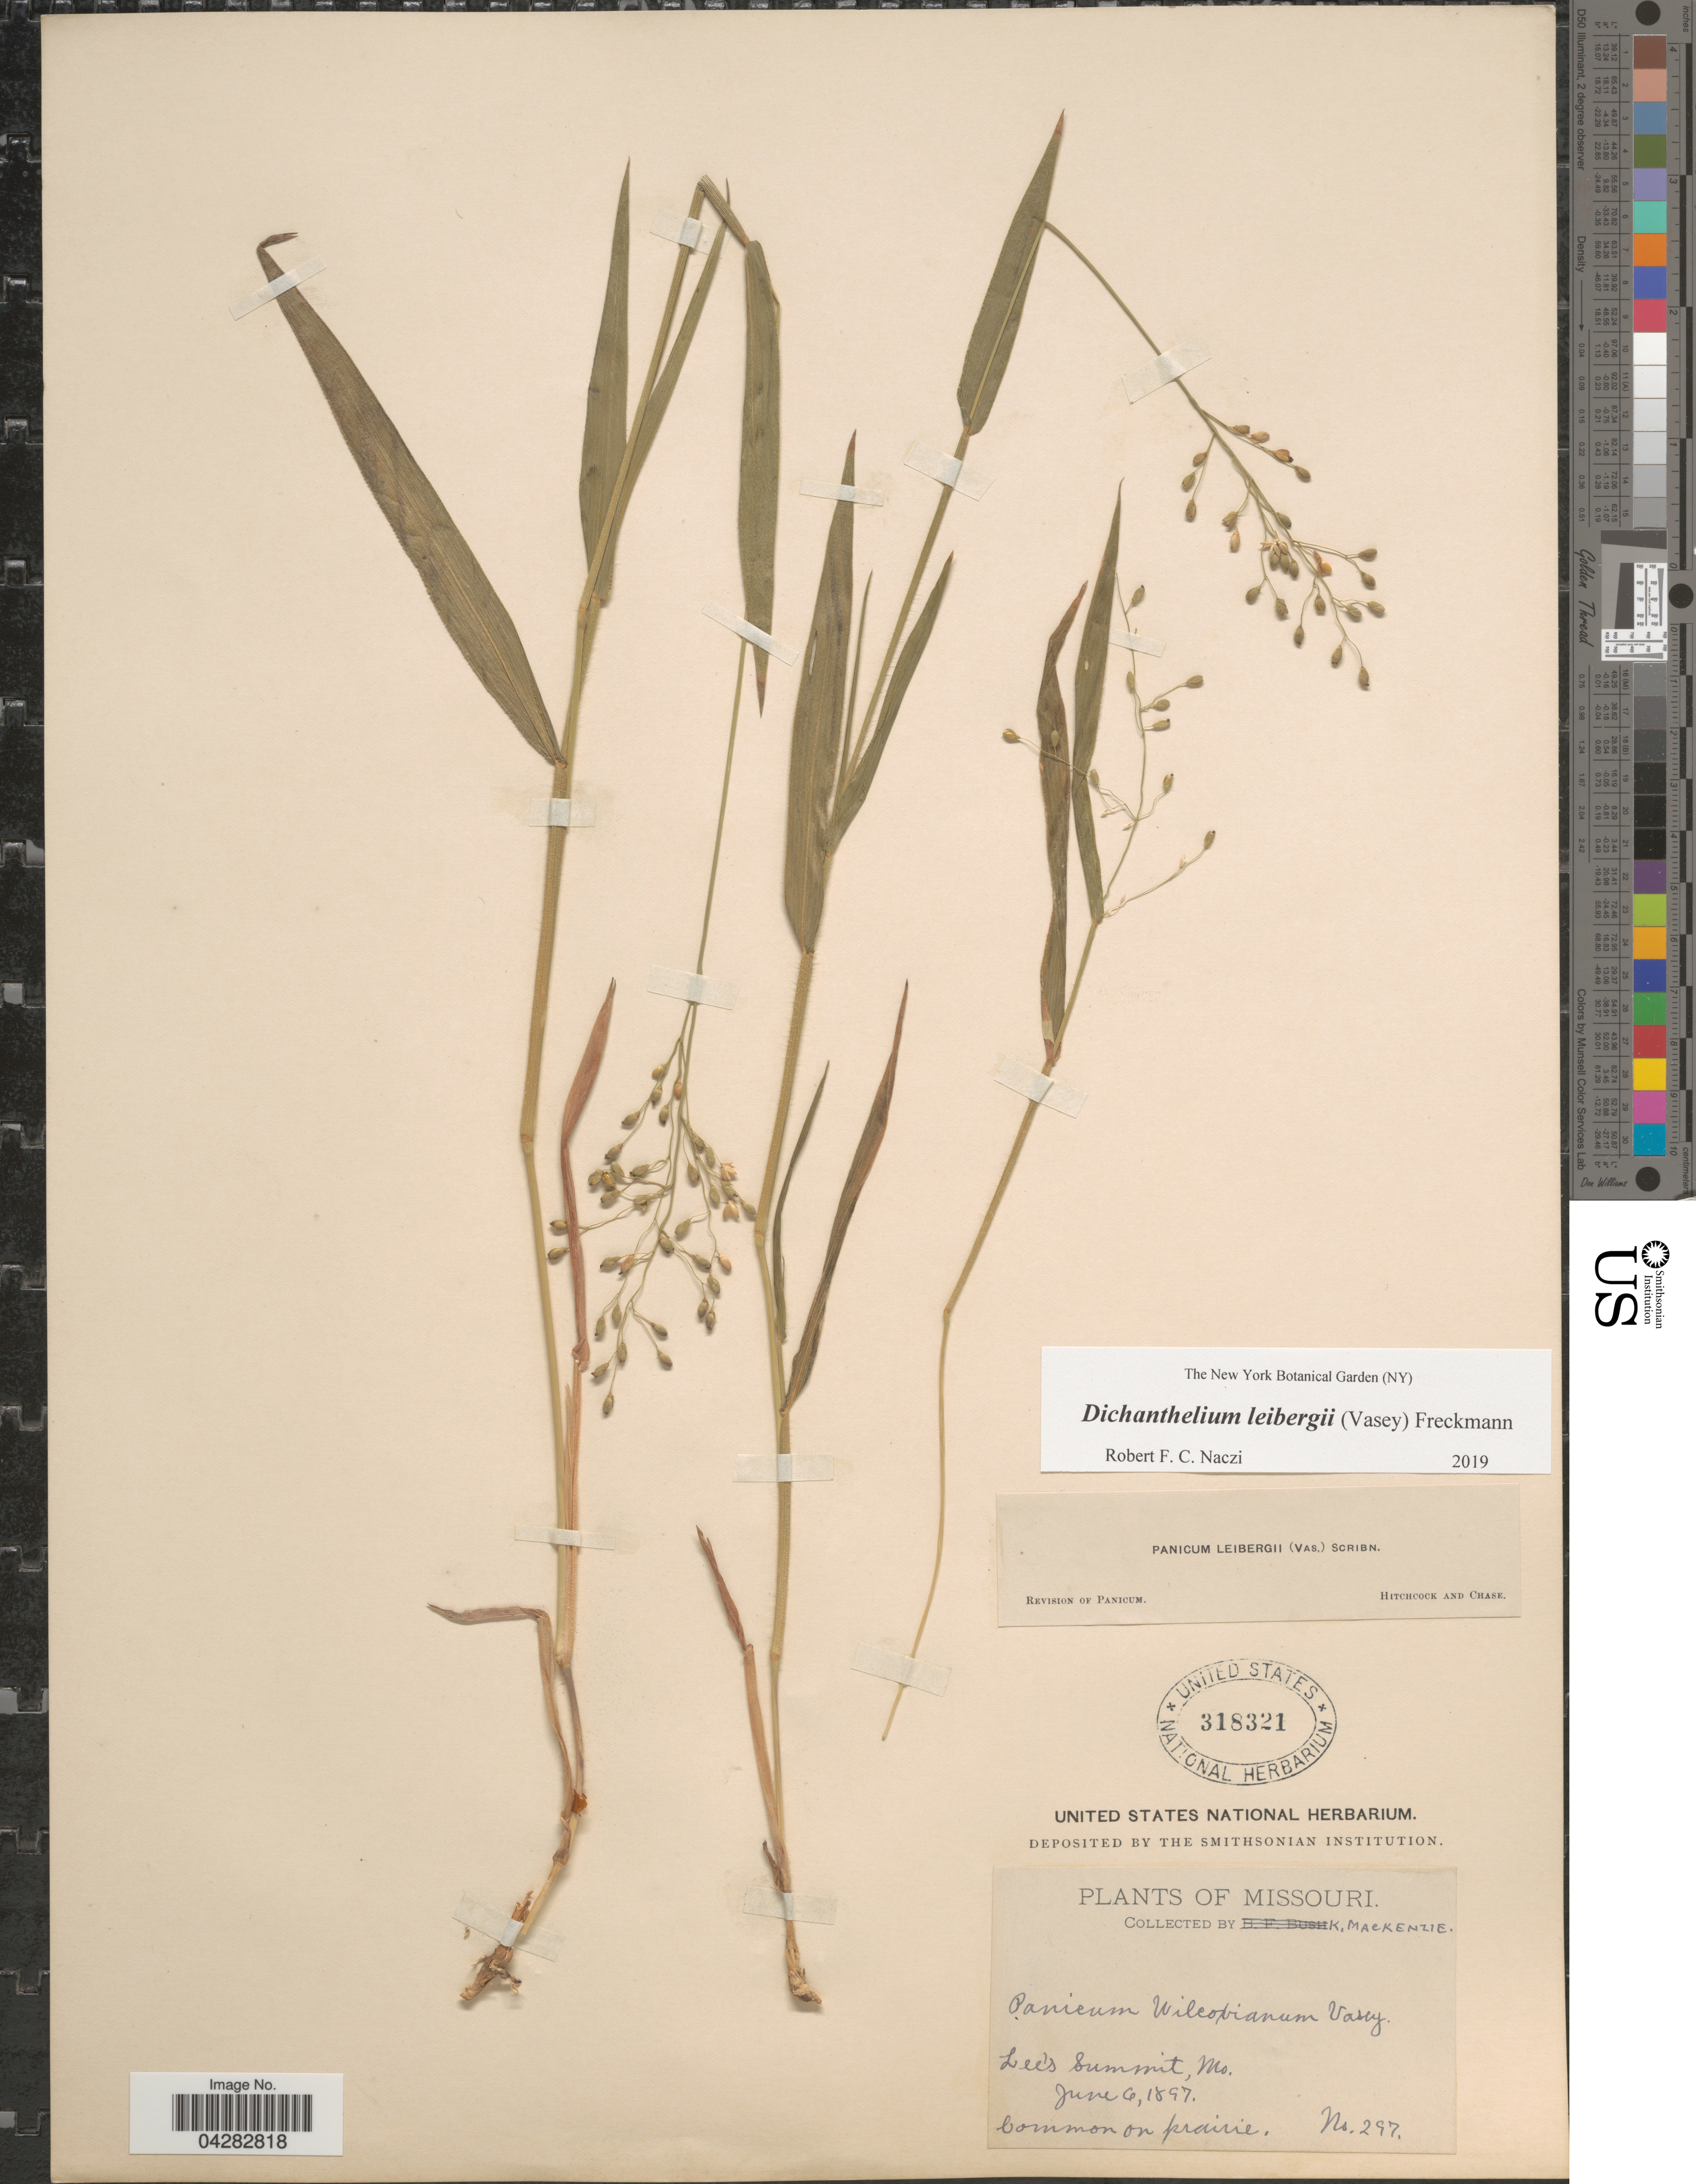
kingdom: Plantae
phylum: Tracheophyta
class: Liliopsida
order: Poales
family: Poaceae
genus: Dichanthelium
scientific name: Dichanthelium leibergii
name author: (Vasey) Gould & C.A. Clark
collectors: K. K. Mackenzie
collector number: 297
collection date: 1897-06-06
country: United States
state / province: Missouri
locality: Lee's Summit. On prairie.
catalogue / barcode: US 318321